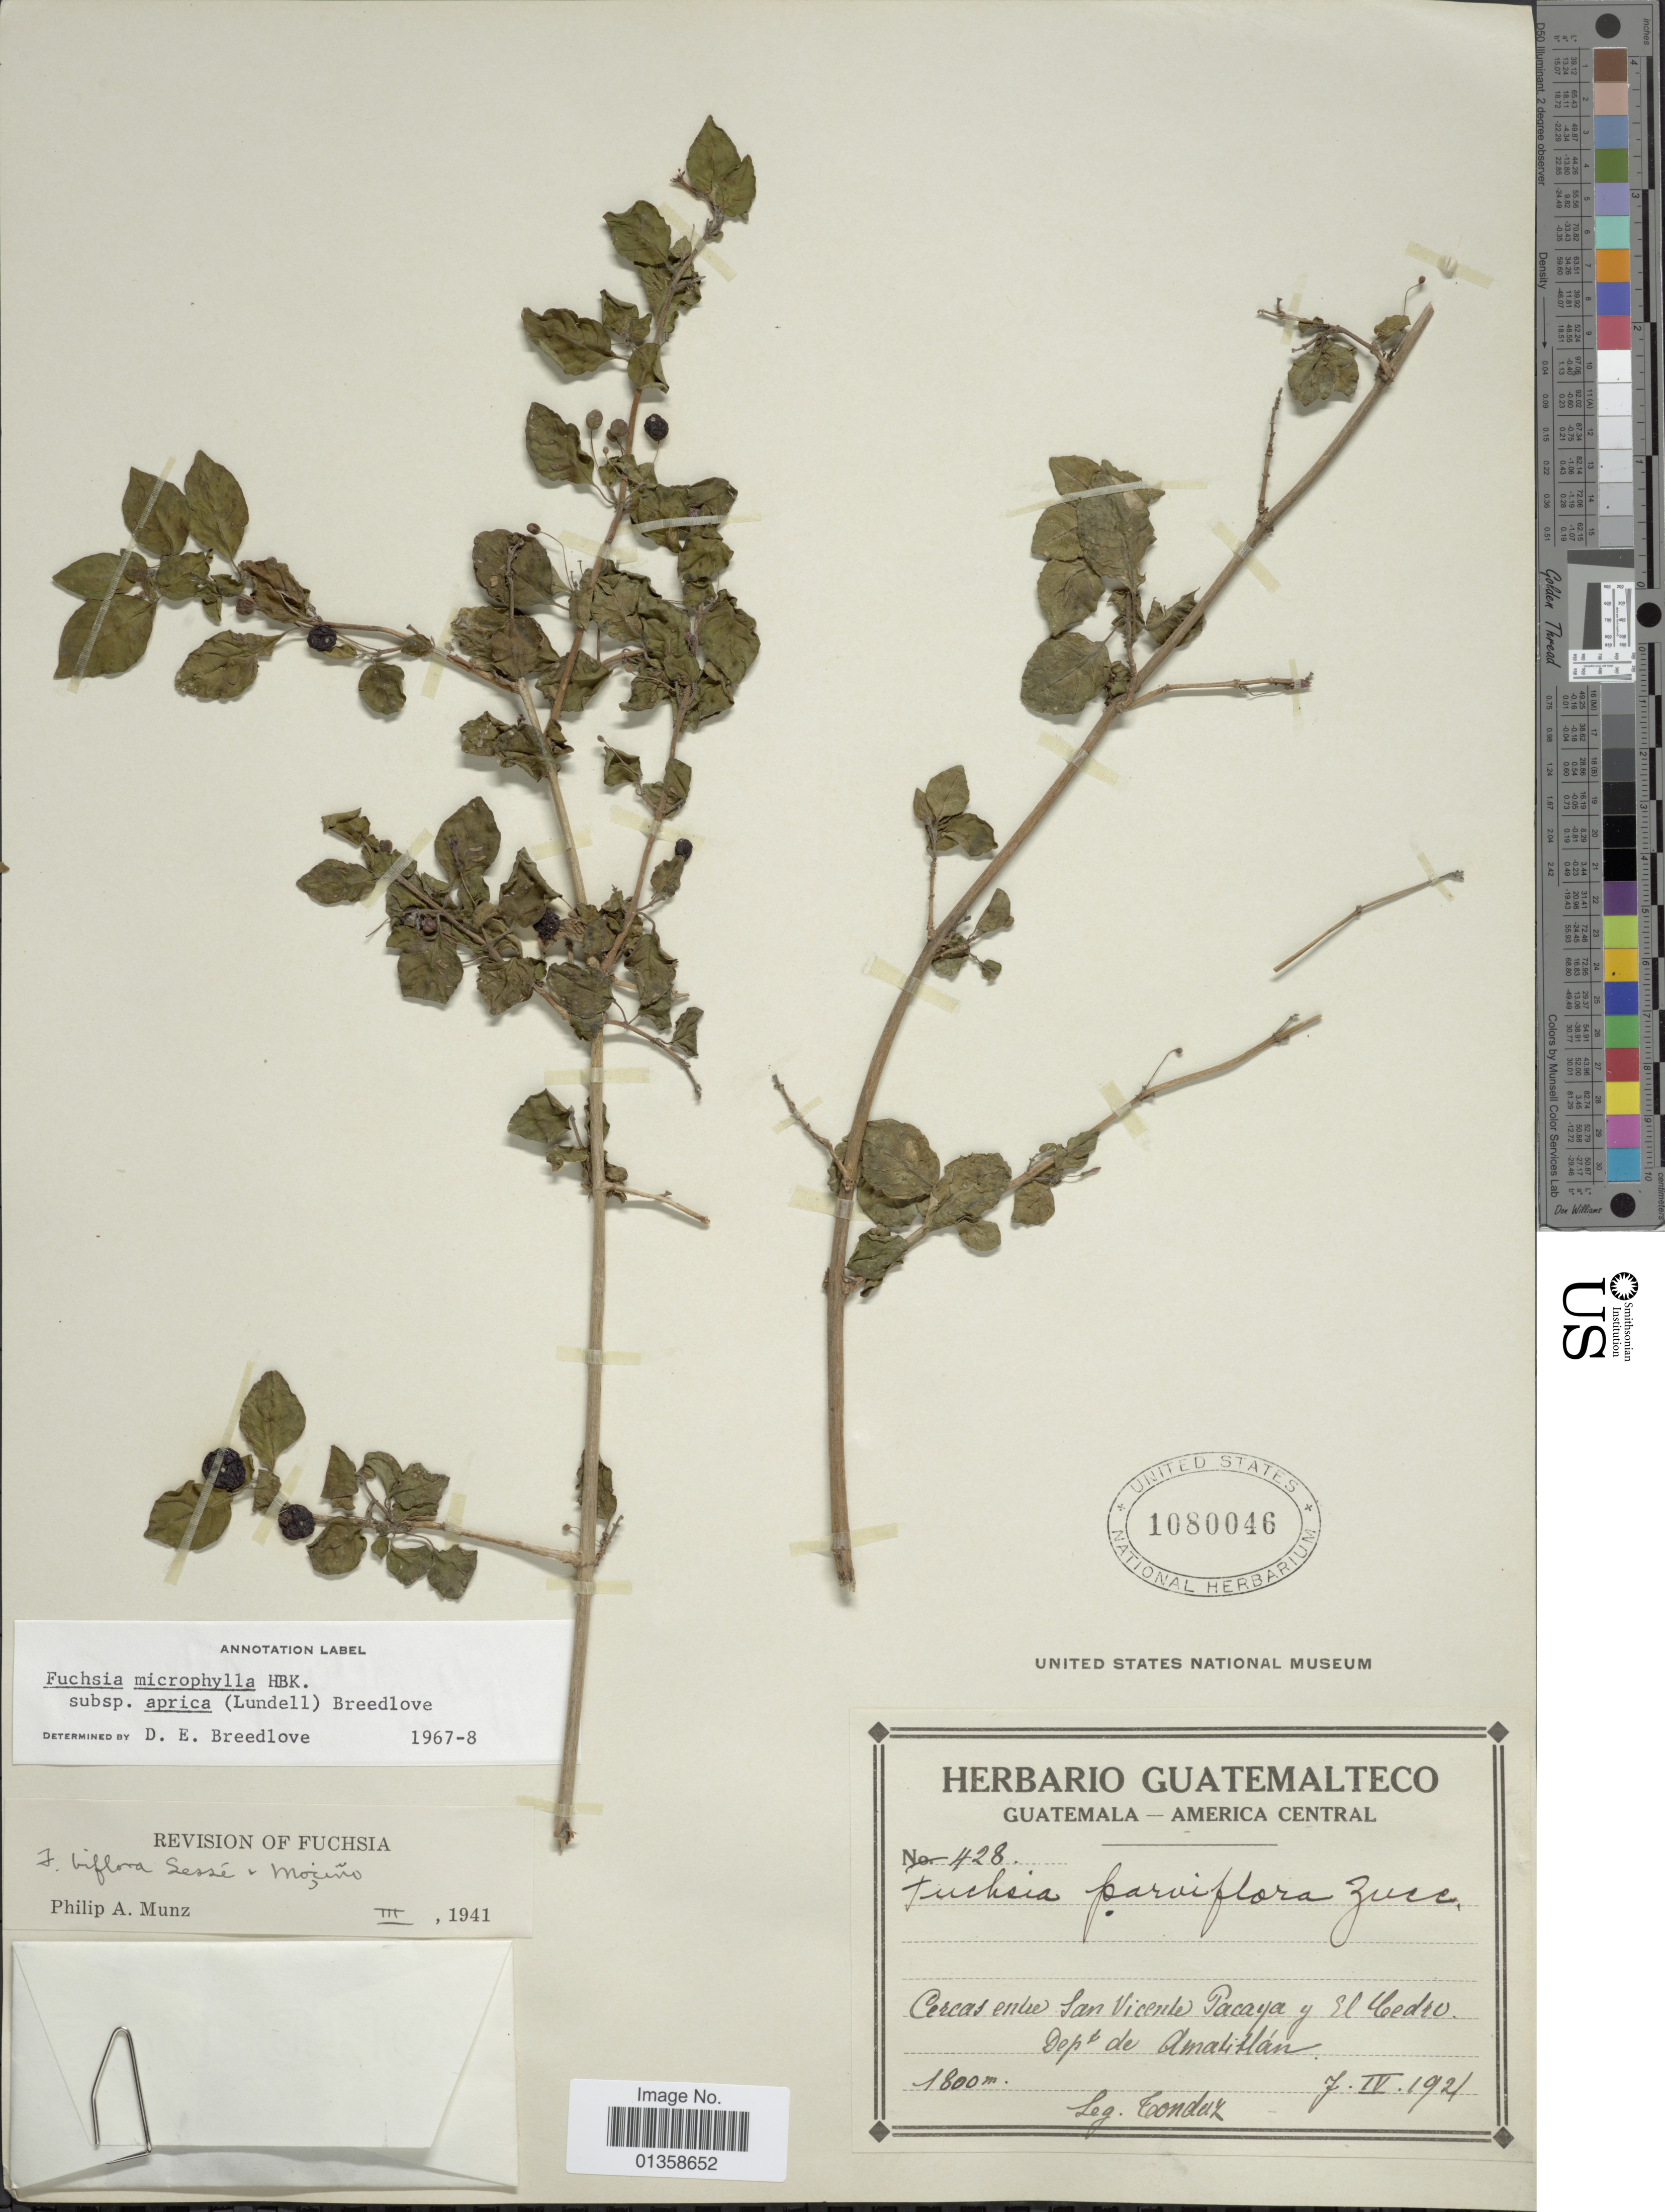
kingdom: Plantae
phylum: Tracheophyta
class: Magnoliopsida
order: Myrtales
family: Onagraceae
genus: Fuchsia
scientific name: Fuchsia microphylla subsp. aprica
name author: (Lundell) Breedlove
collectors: A. Tonduz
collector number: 428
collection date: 1921-04-07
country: Guatemala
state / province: Guatemala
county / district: Amatitlan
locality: Cercas entre San Vicente Pacaya y El Cedro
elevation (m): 1800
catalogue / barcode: US 1080046